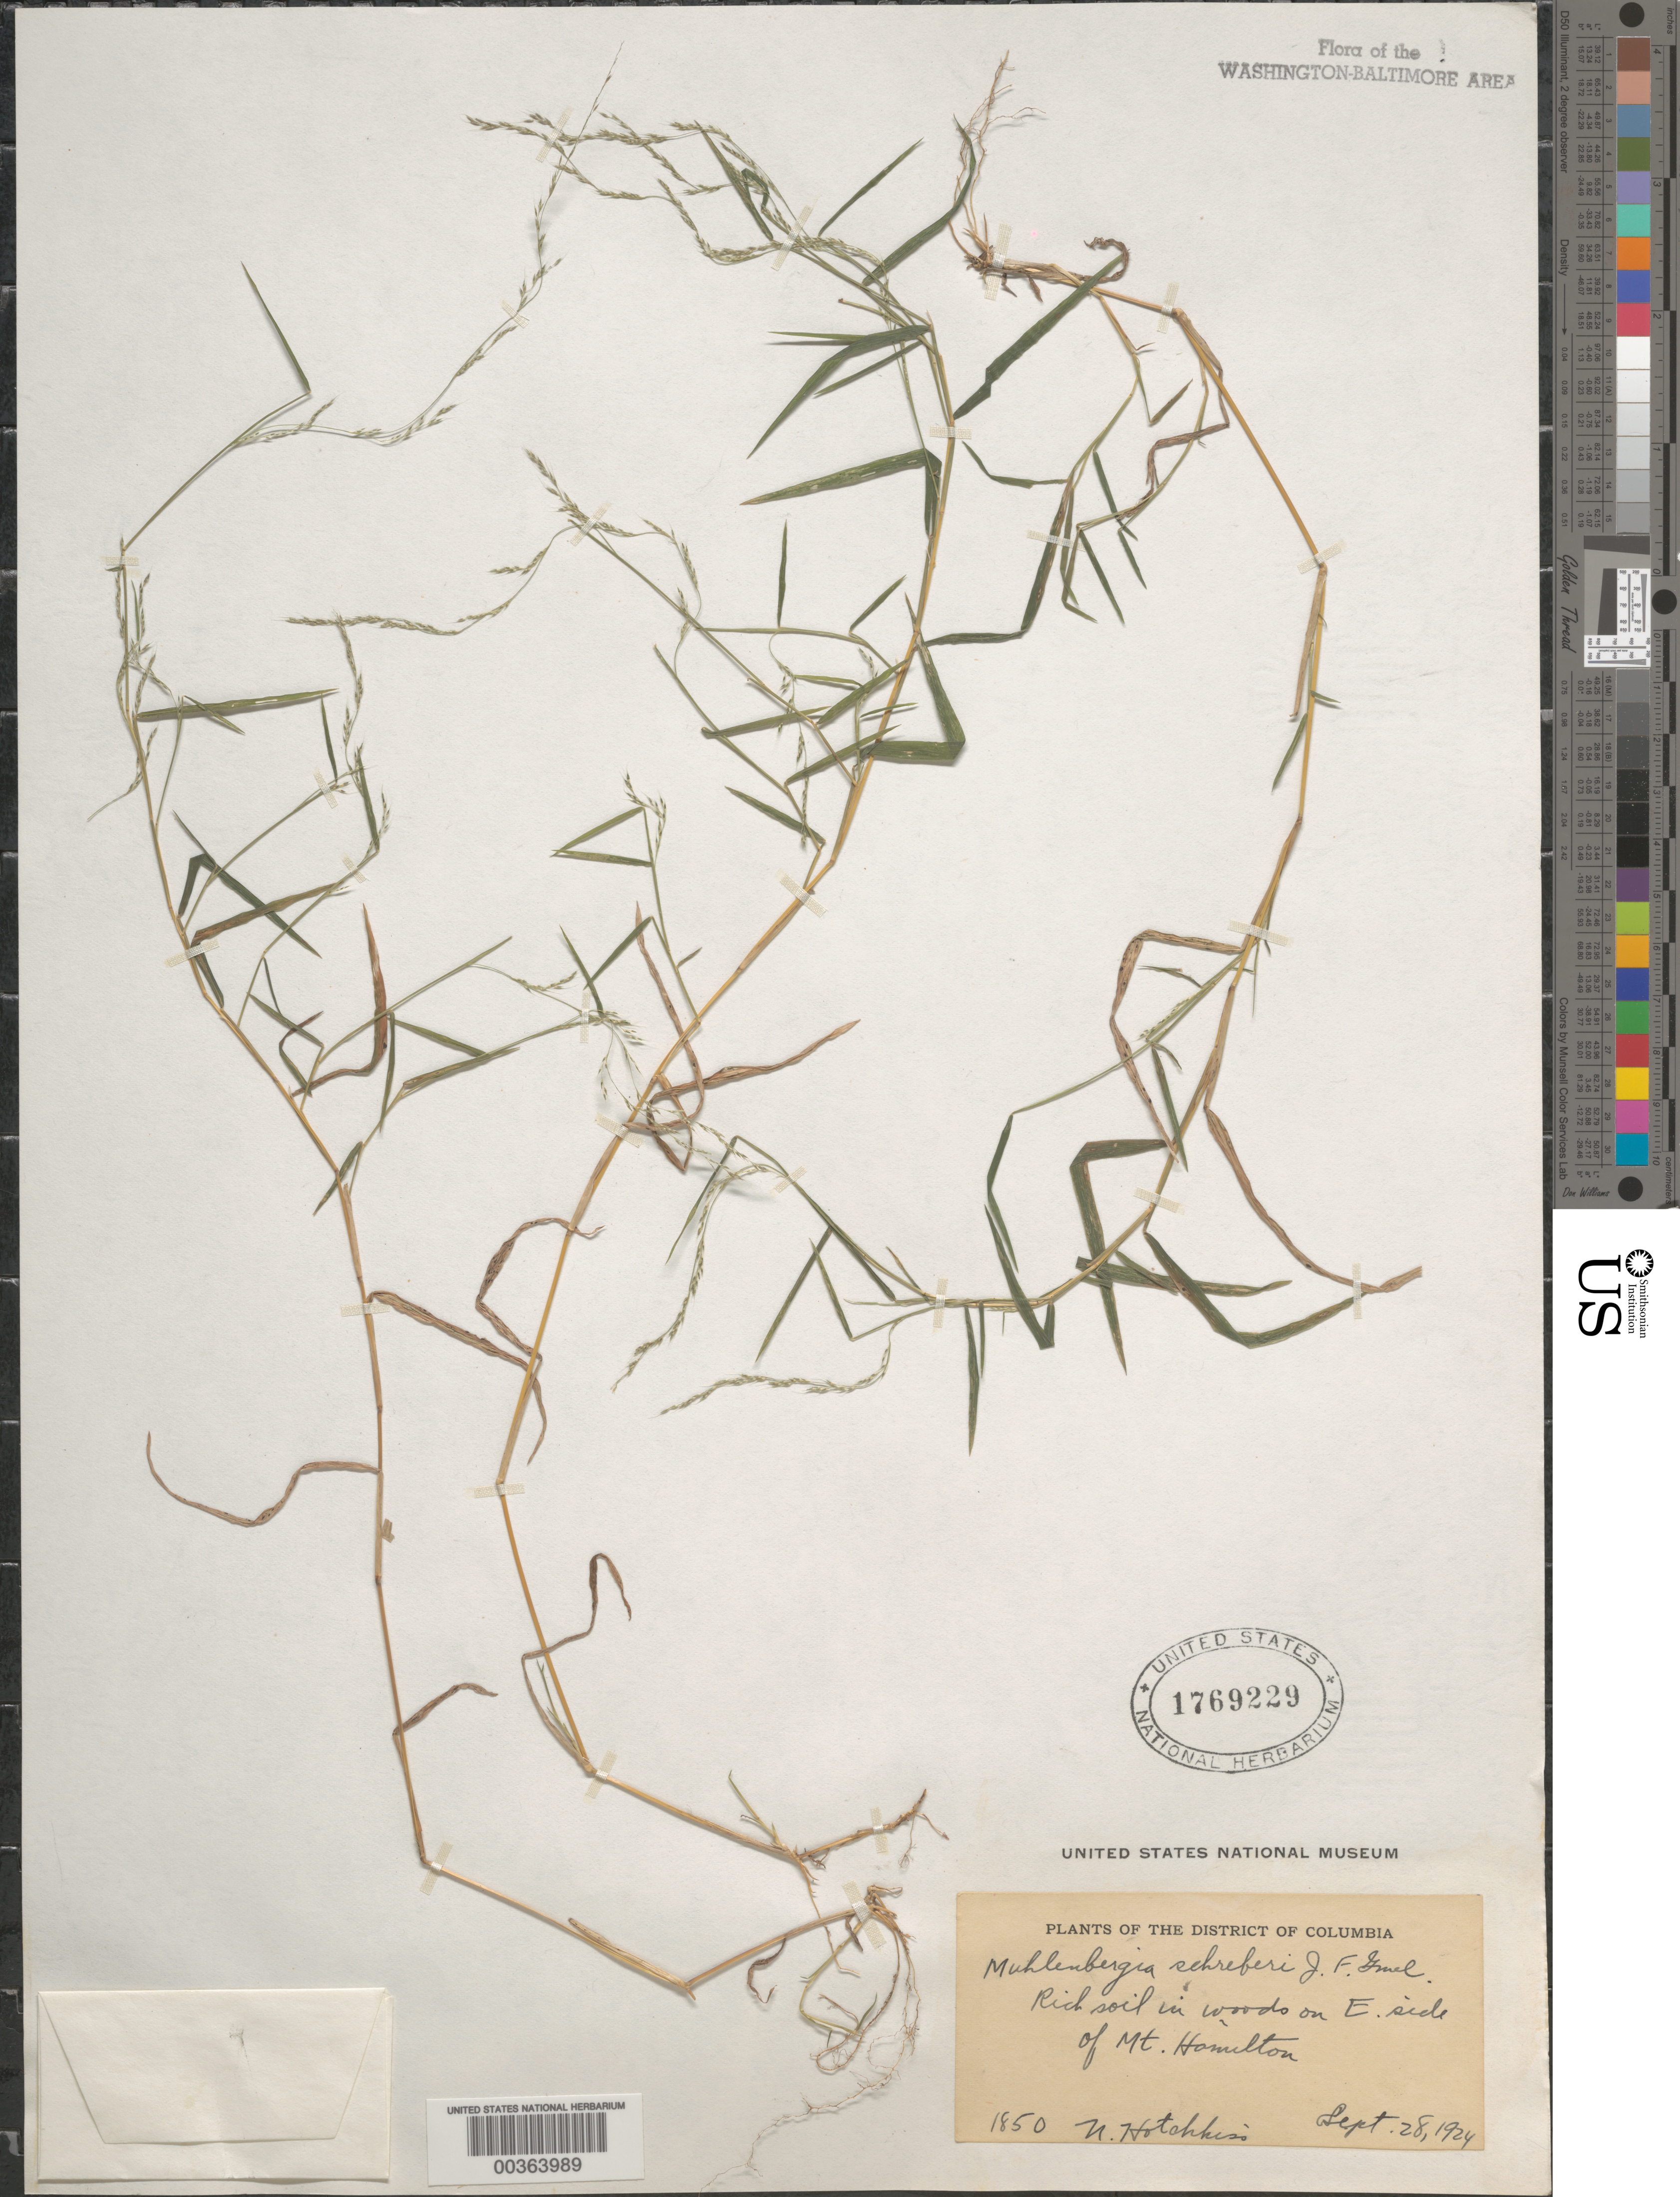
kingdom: Plantae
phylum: Tracheophyta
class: Liliopsida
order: Poales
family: Poaceae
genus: Muhlenbergia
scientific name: Muhlenbergia schreberi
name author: J.F. Gmel.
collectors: N. Hotchkiss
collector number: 1850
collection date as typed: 28 Sep 1924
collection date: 1924-09-28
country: United States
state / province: District of Columbia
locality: Mount Hamilton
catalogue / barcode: US 1769229